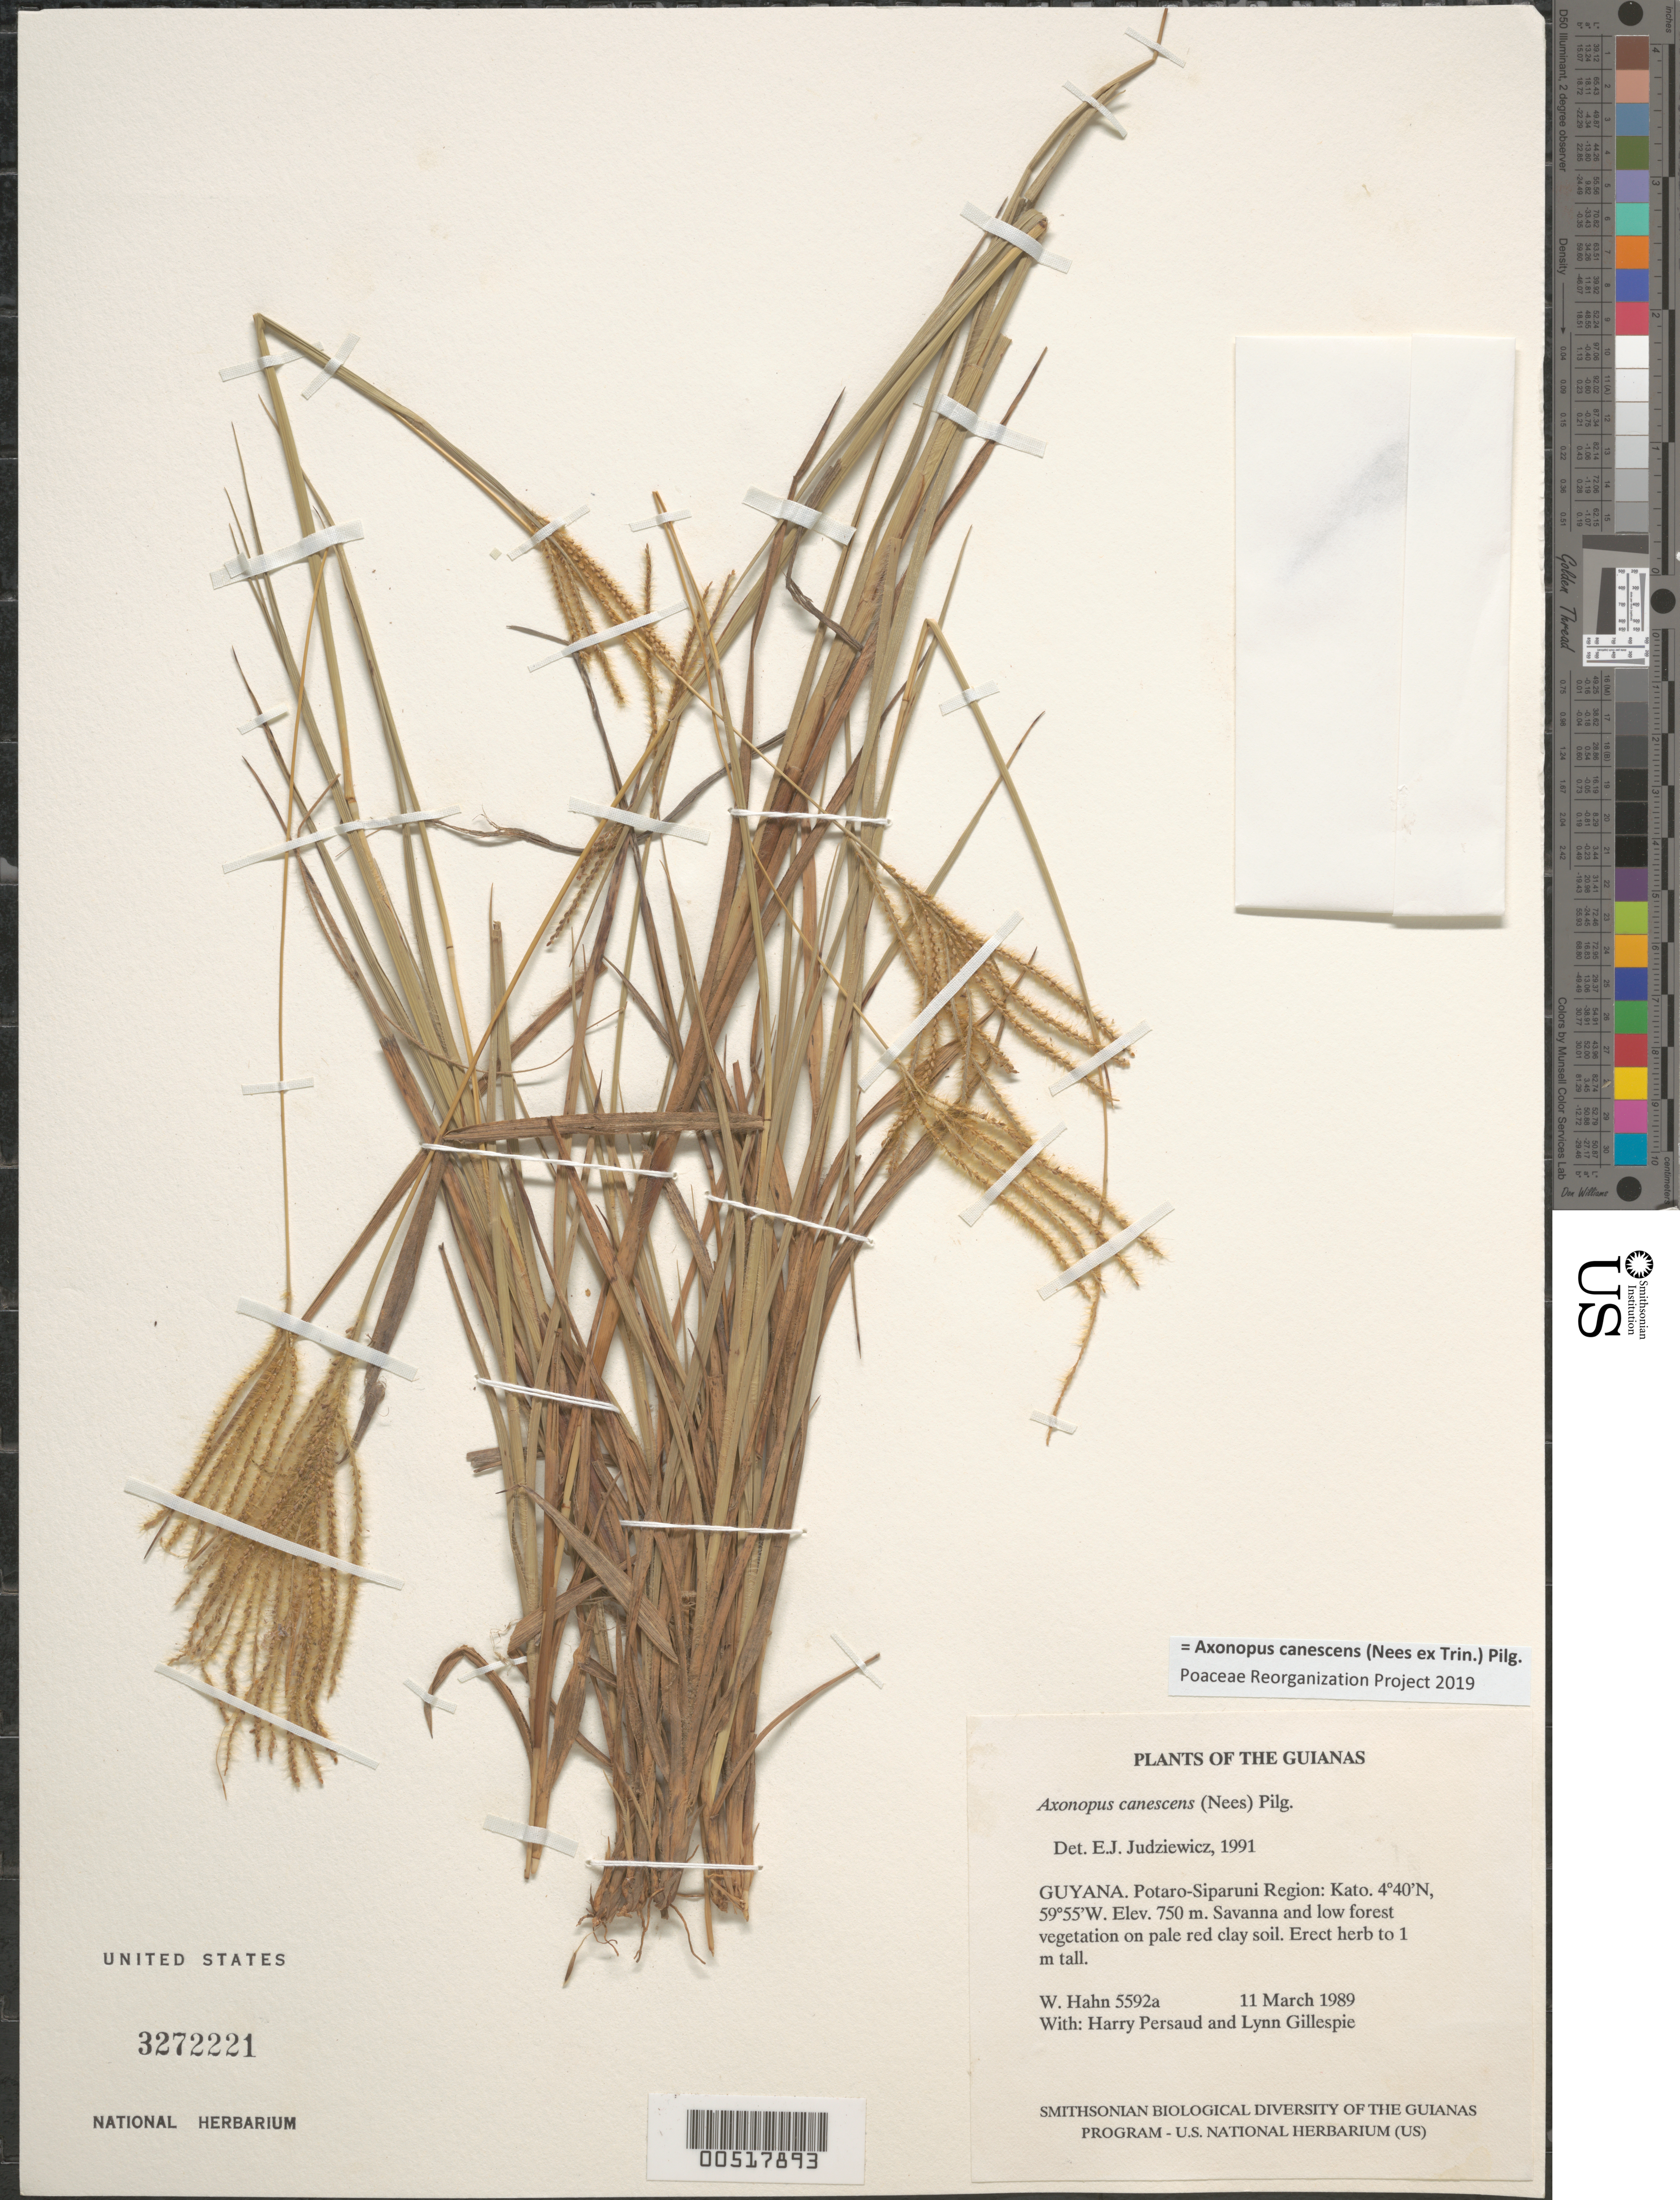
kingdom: Plantae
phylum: Tracheophyta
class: Liliopsida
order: Poales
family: Poaceae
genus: Axonopus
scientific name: Axonopus canescens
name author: (Nees ex Trin.) Pilg.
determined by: Judziewicz, E. J.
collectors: W. Hahn, H. Persaud & L. J. Gillespie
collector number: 5592 a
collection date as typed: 11 March 1989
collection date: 1989-03-11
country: Guyana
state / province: Potaro-Siparuni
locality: Kato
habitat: Savanna and low forest vegetation on pale red clay soil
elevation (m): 750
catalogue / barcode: US 3272221